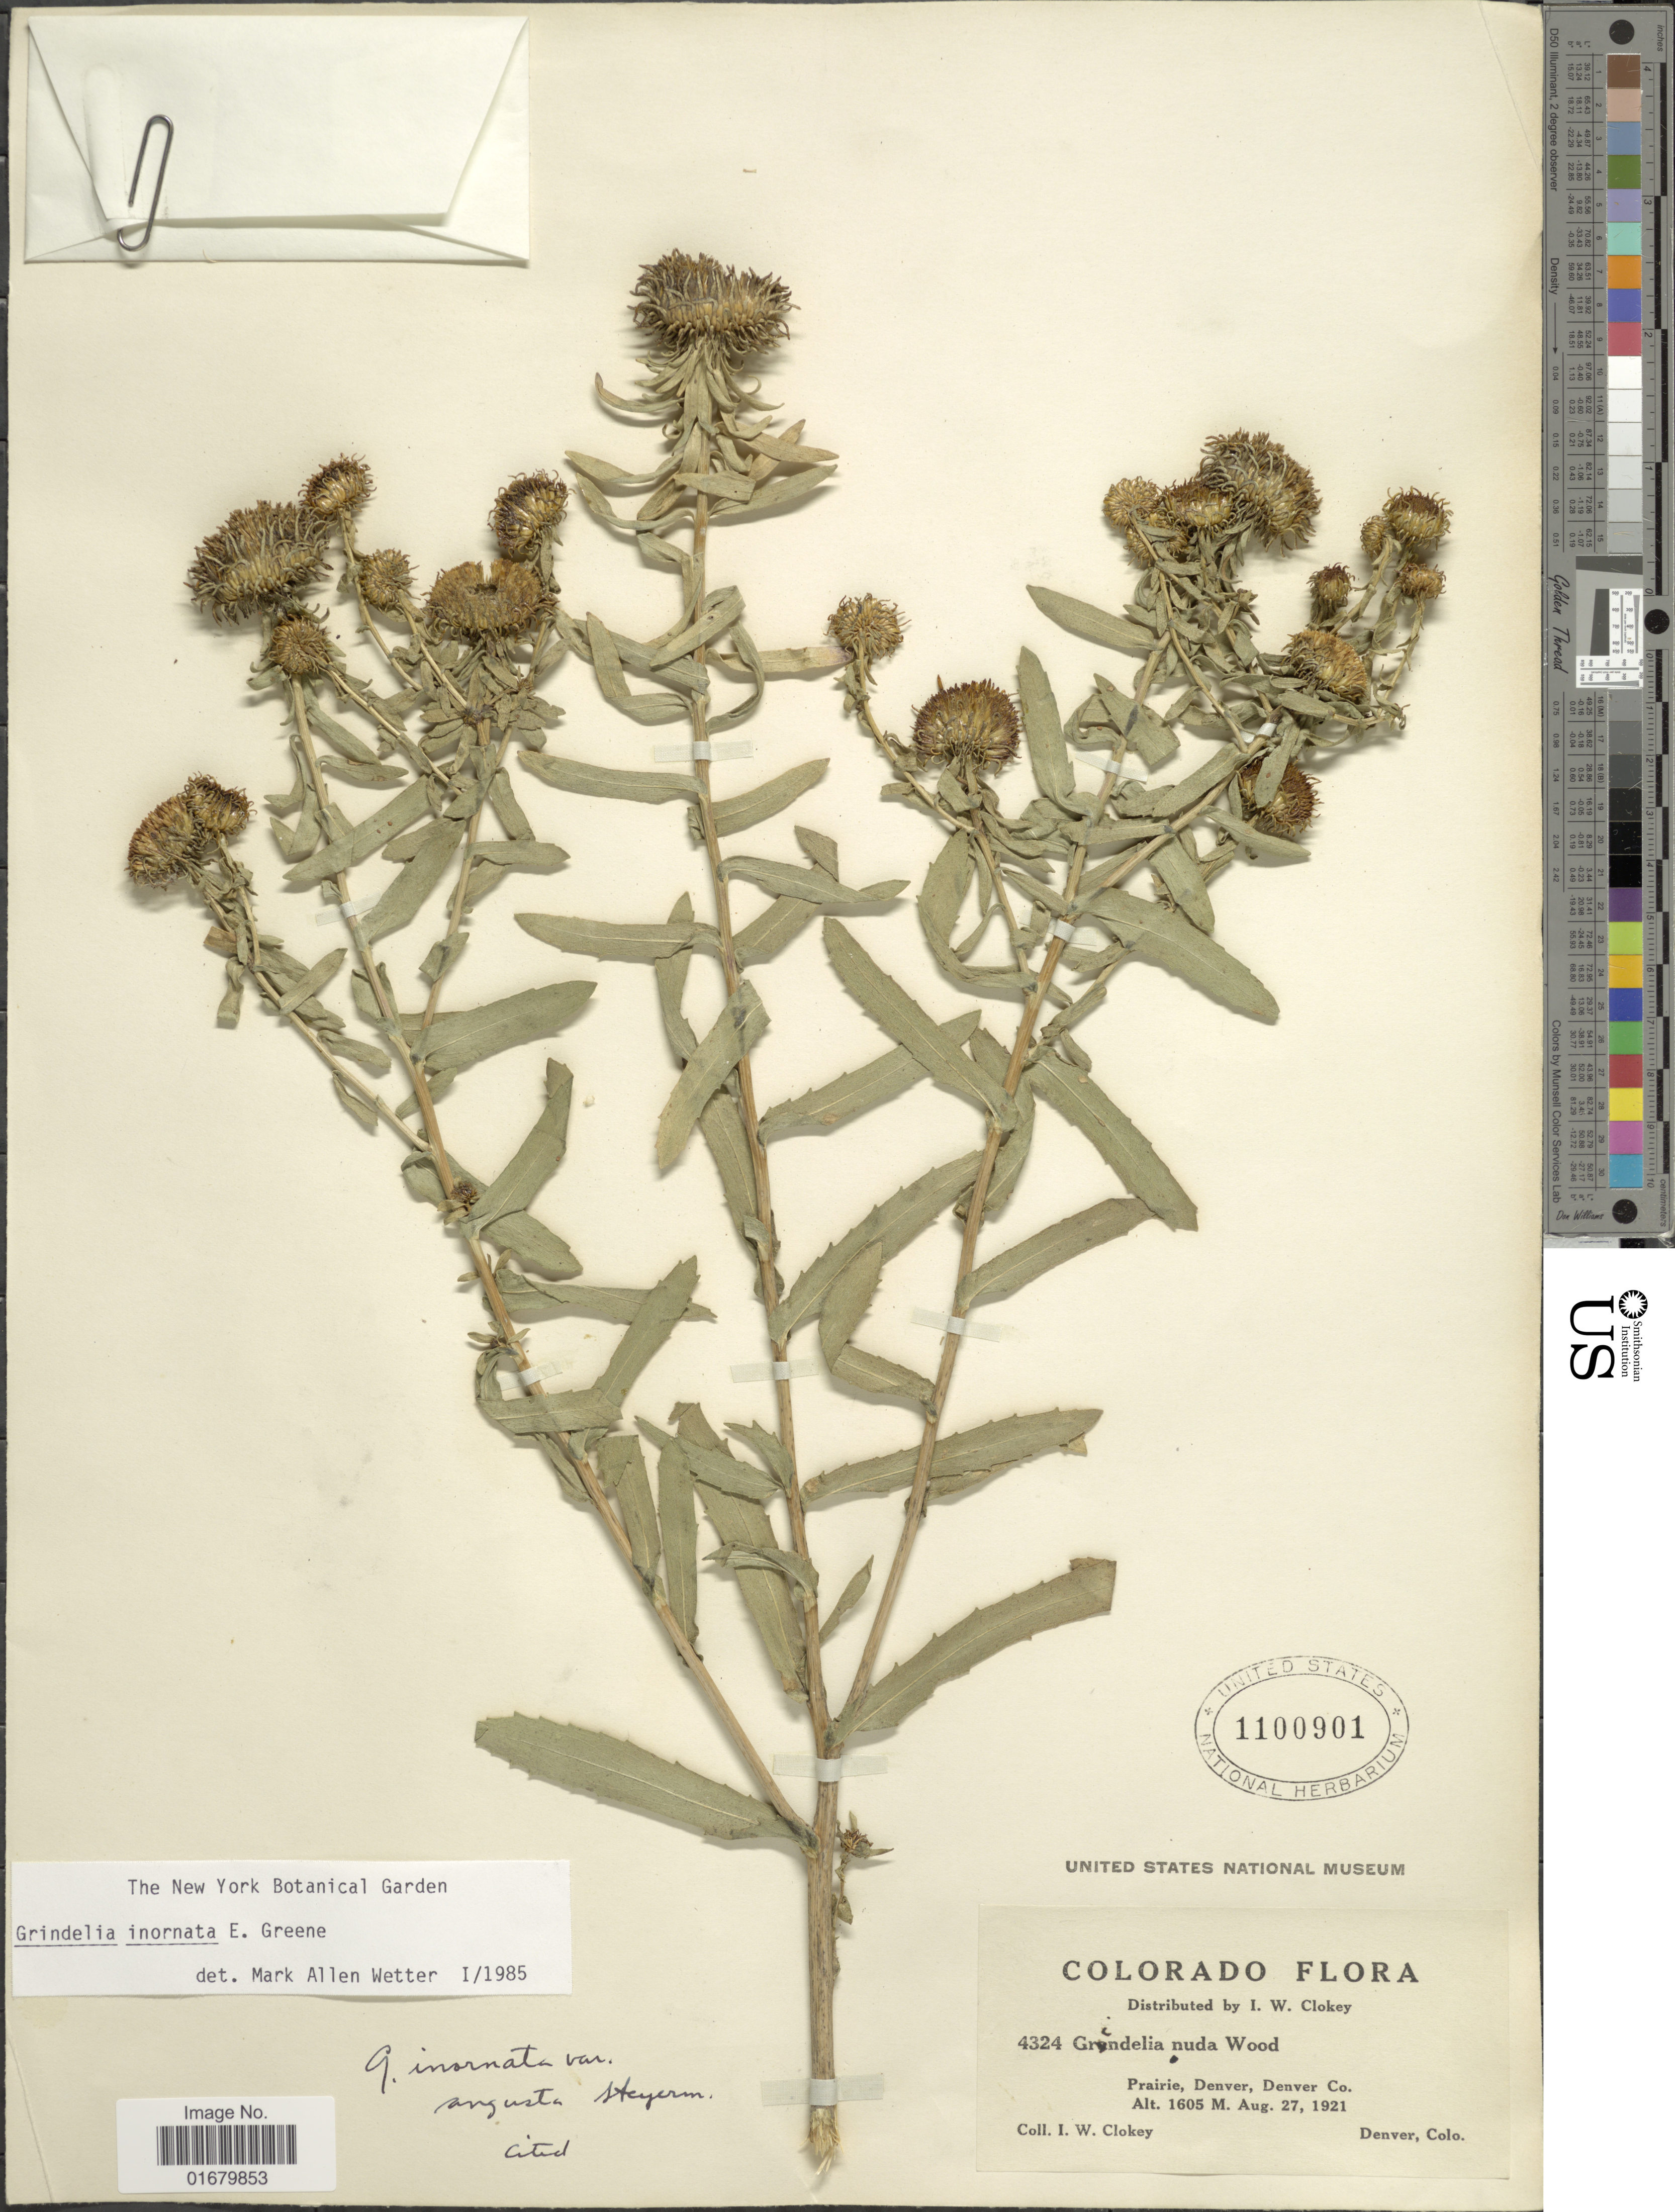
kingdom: Plantae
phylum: Tracheophyta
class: Magnoliopsida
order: Asterales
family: Asteraceae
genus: Grindelia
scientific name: Grindelia inornata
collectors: I. W. Clokey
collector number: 4324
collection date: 1921-08-27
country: United States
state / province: Colorado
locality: Prairie, Denver, Denver Co.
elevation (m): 1605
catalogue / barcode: US 1100901